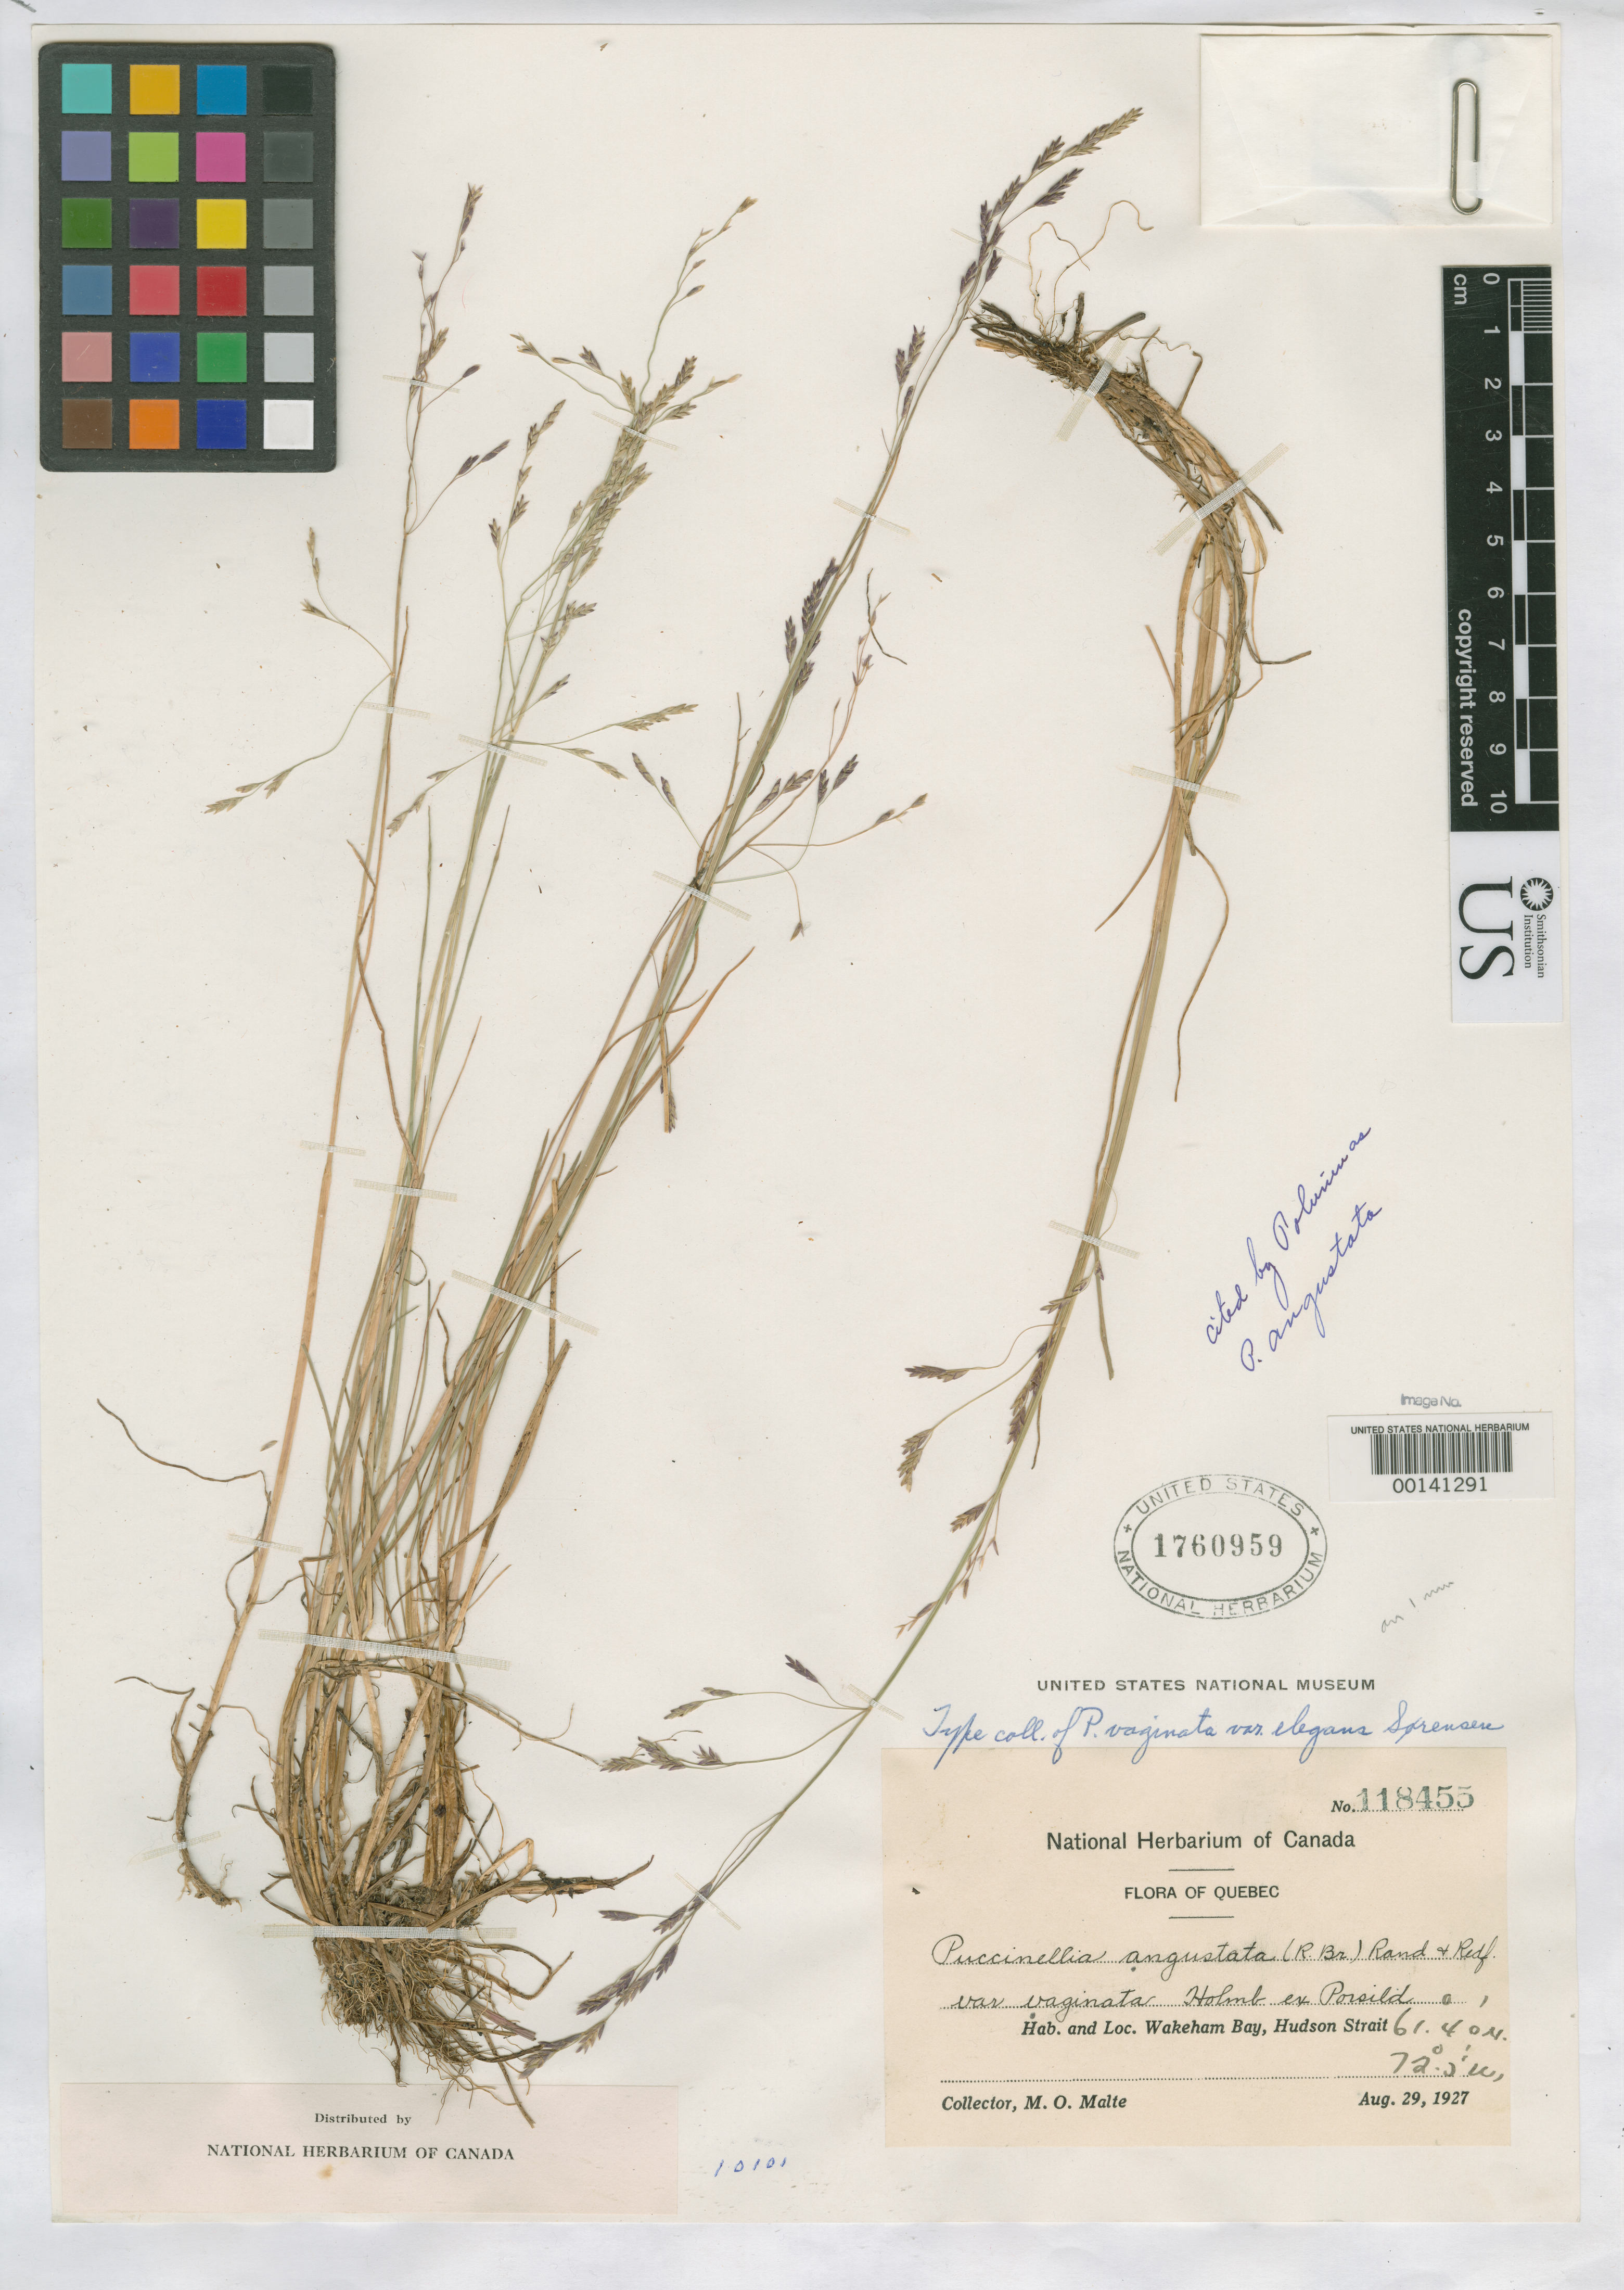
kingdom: Plantae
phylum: Tracheophyta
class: Liliopsida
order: Poales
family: Poaceae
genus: Puccinellia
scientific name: Puccinellia vaginata var. elegans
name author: Sorensen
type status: Type Collection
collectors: M. Malte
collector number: Natl. Herb. Canada 118455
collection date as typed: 29 Aug 1927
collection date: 1927-08-29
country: Canada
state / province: Quebec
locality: Wakeham Bay, Hudson Strait.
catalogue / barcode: US 1760959